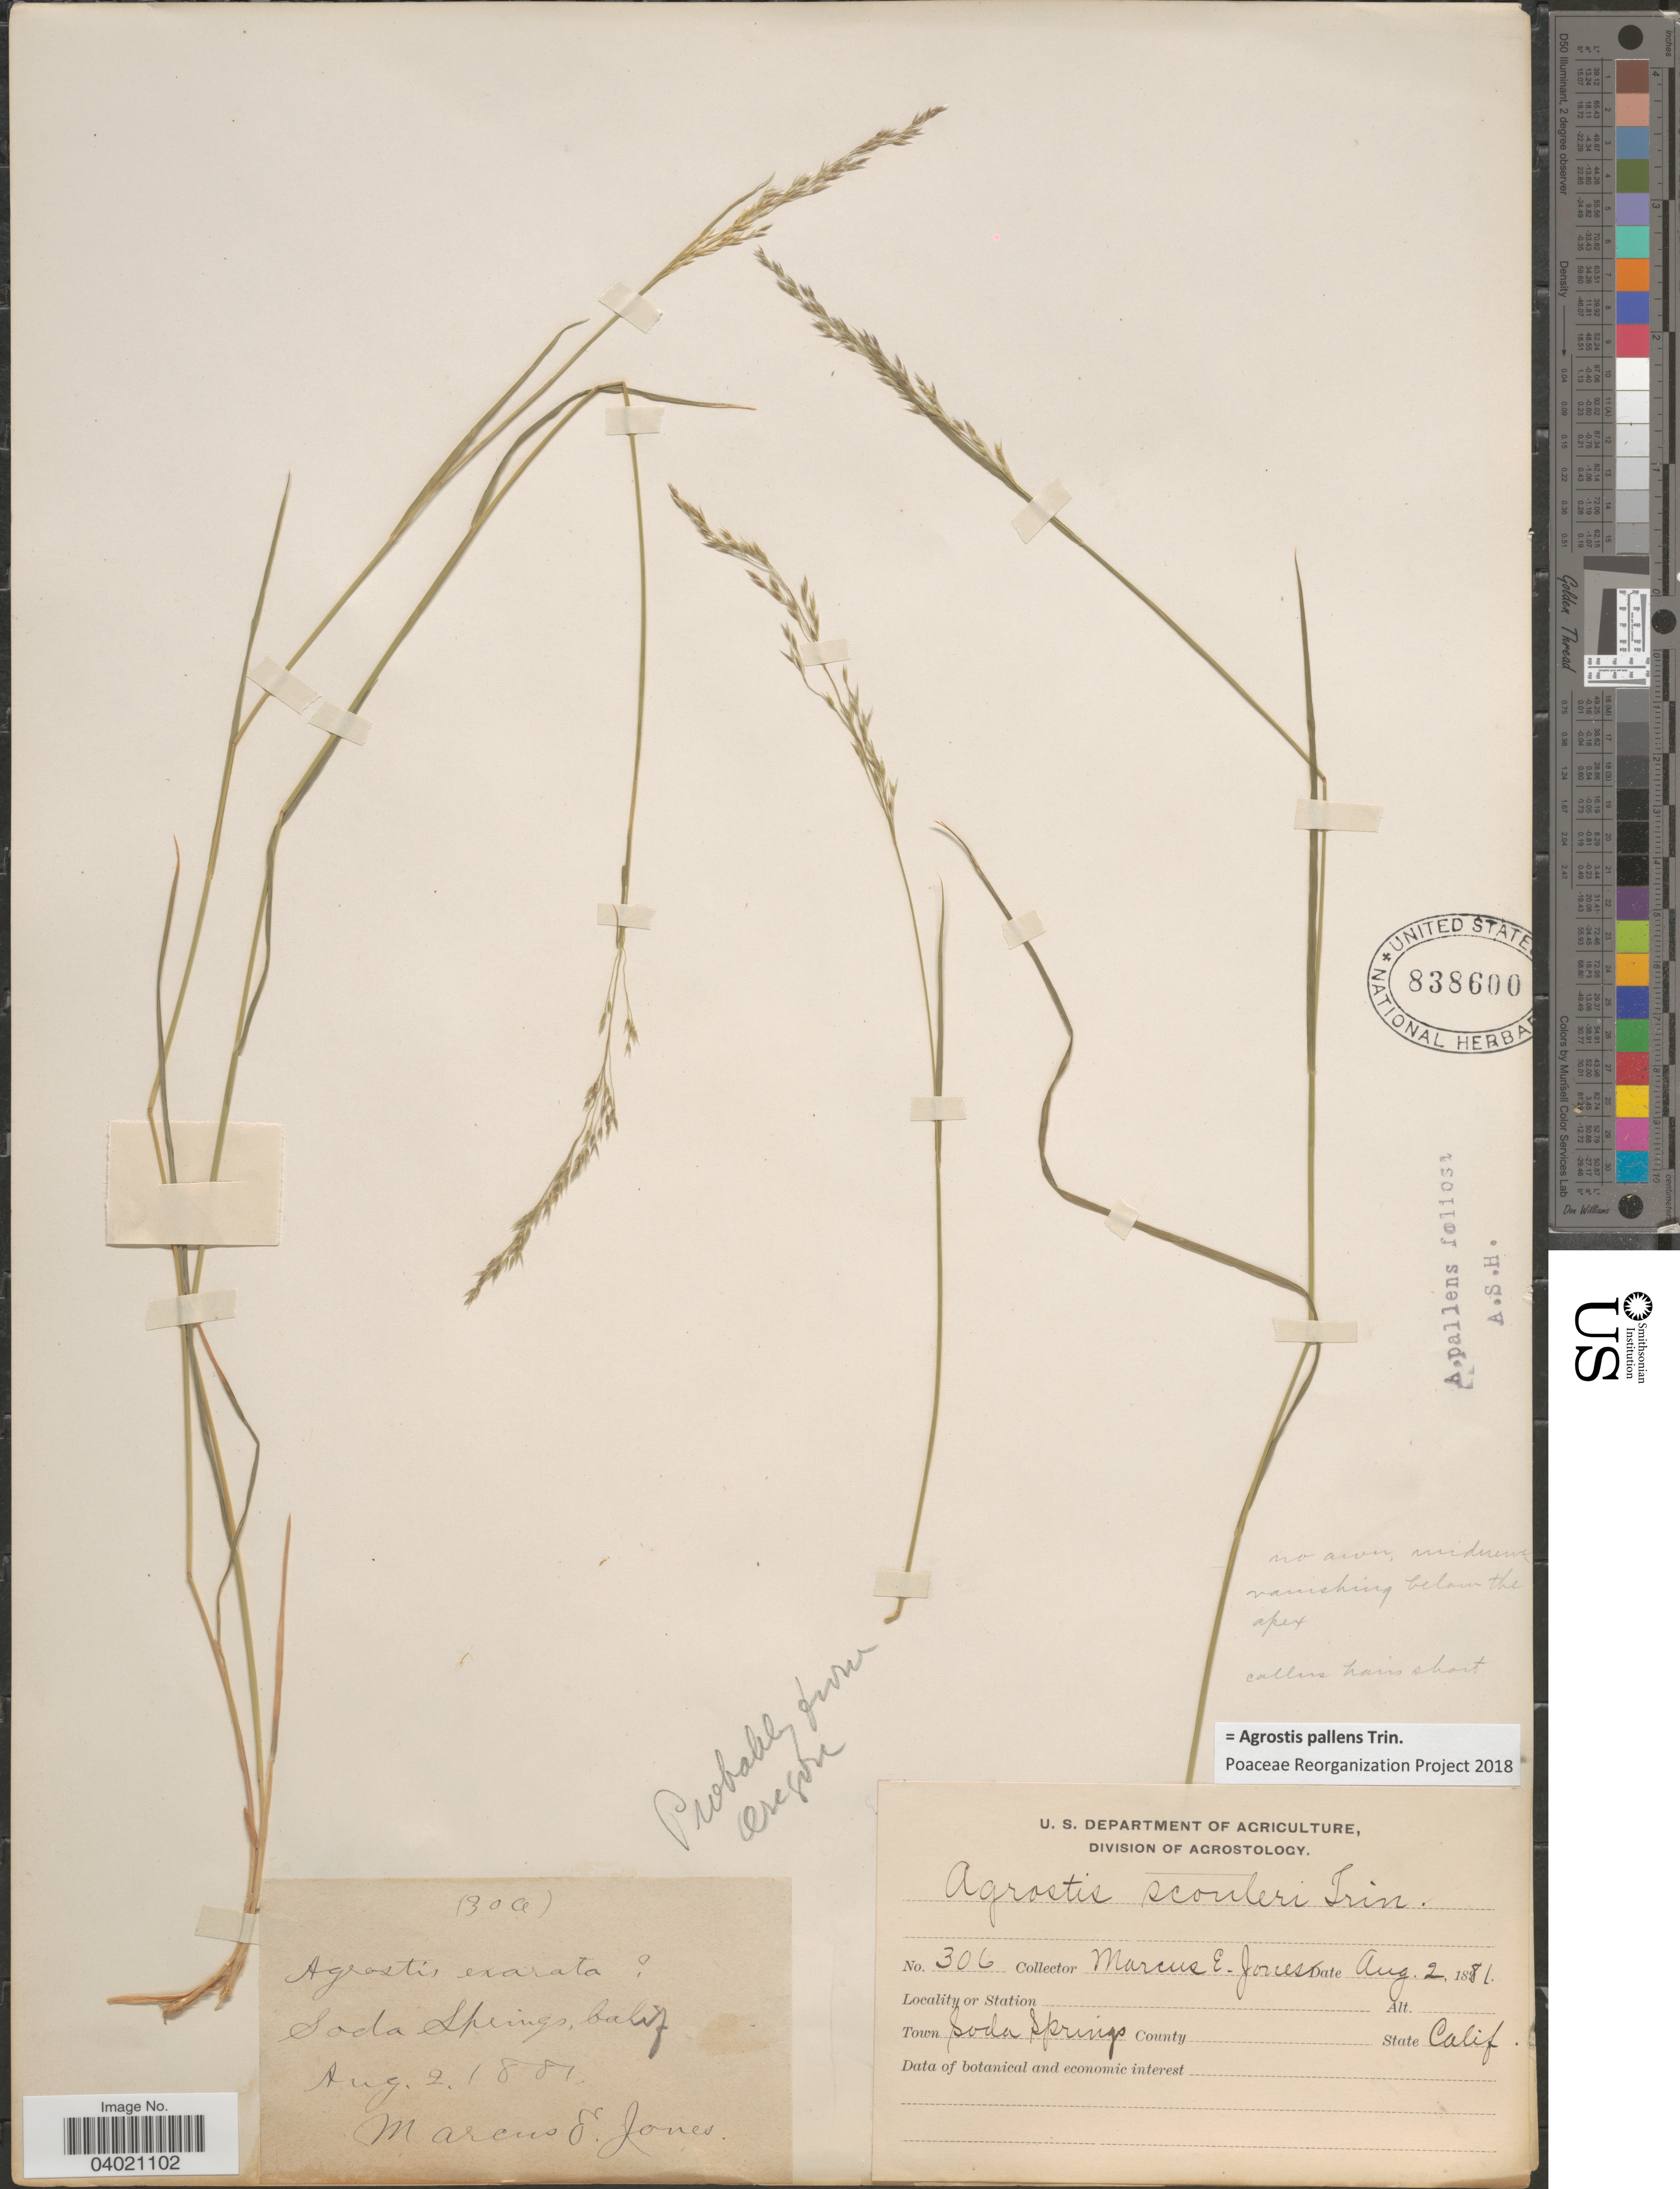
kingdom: Plantae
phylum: Tracheophyta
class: Liliopsida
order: Poales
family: Poaceae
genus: Agrostis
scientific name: Agrostis pallens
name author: Trin.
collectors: M. E. Jones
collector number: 306*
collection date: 1881-08-02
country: United States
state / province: California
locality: Town Soda Springs.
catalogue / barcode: US 838600